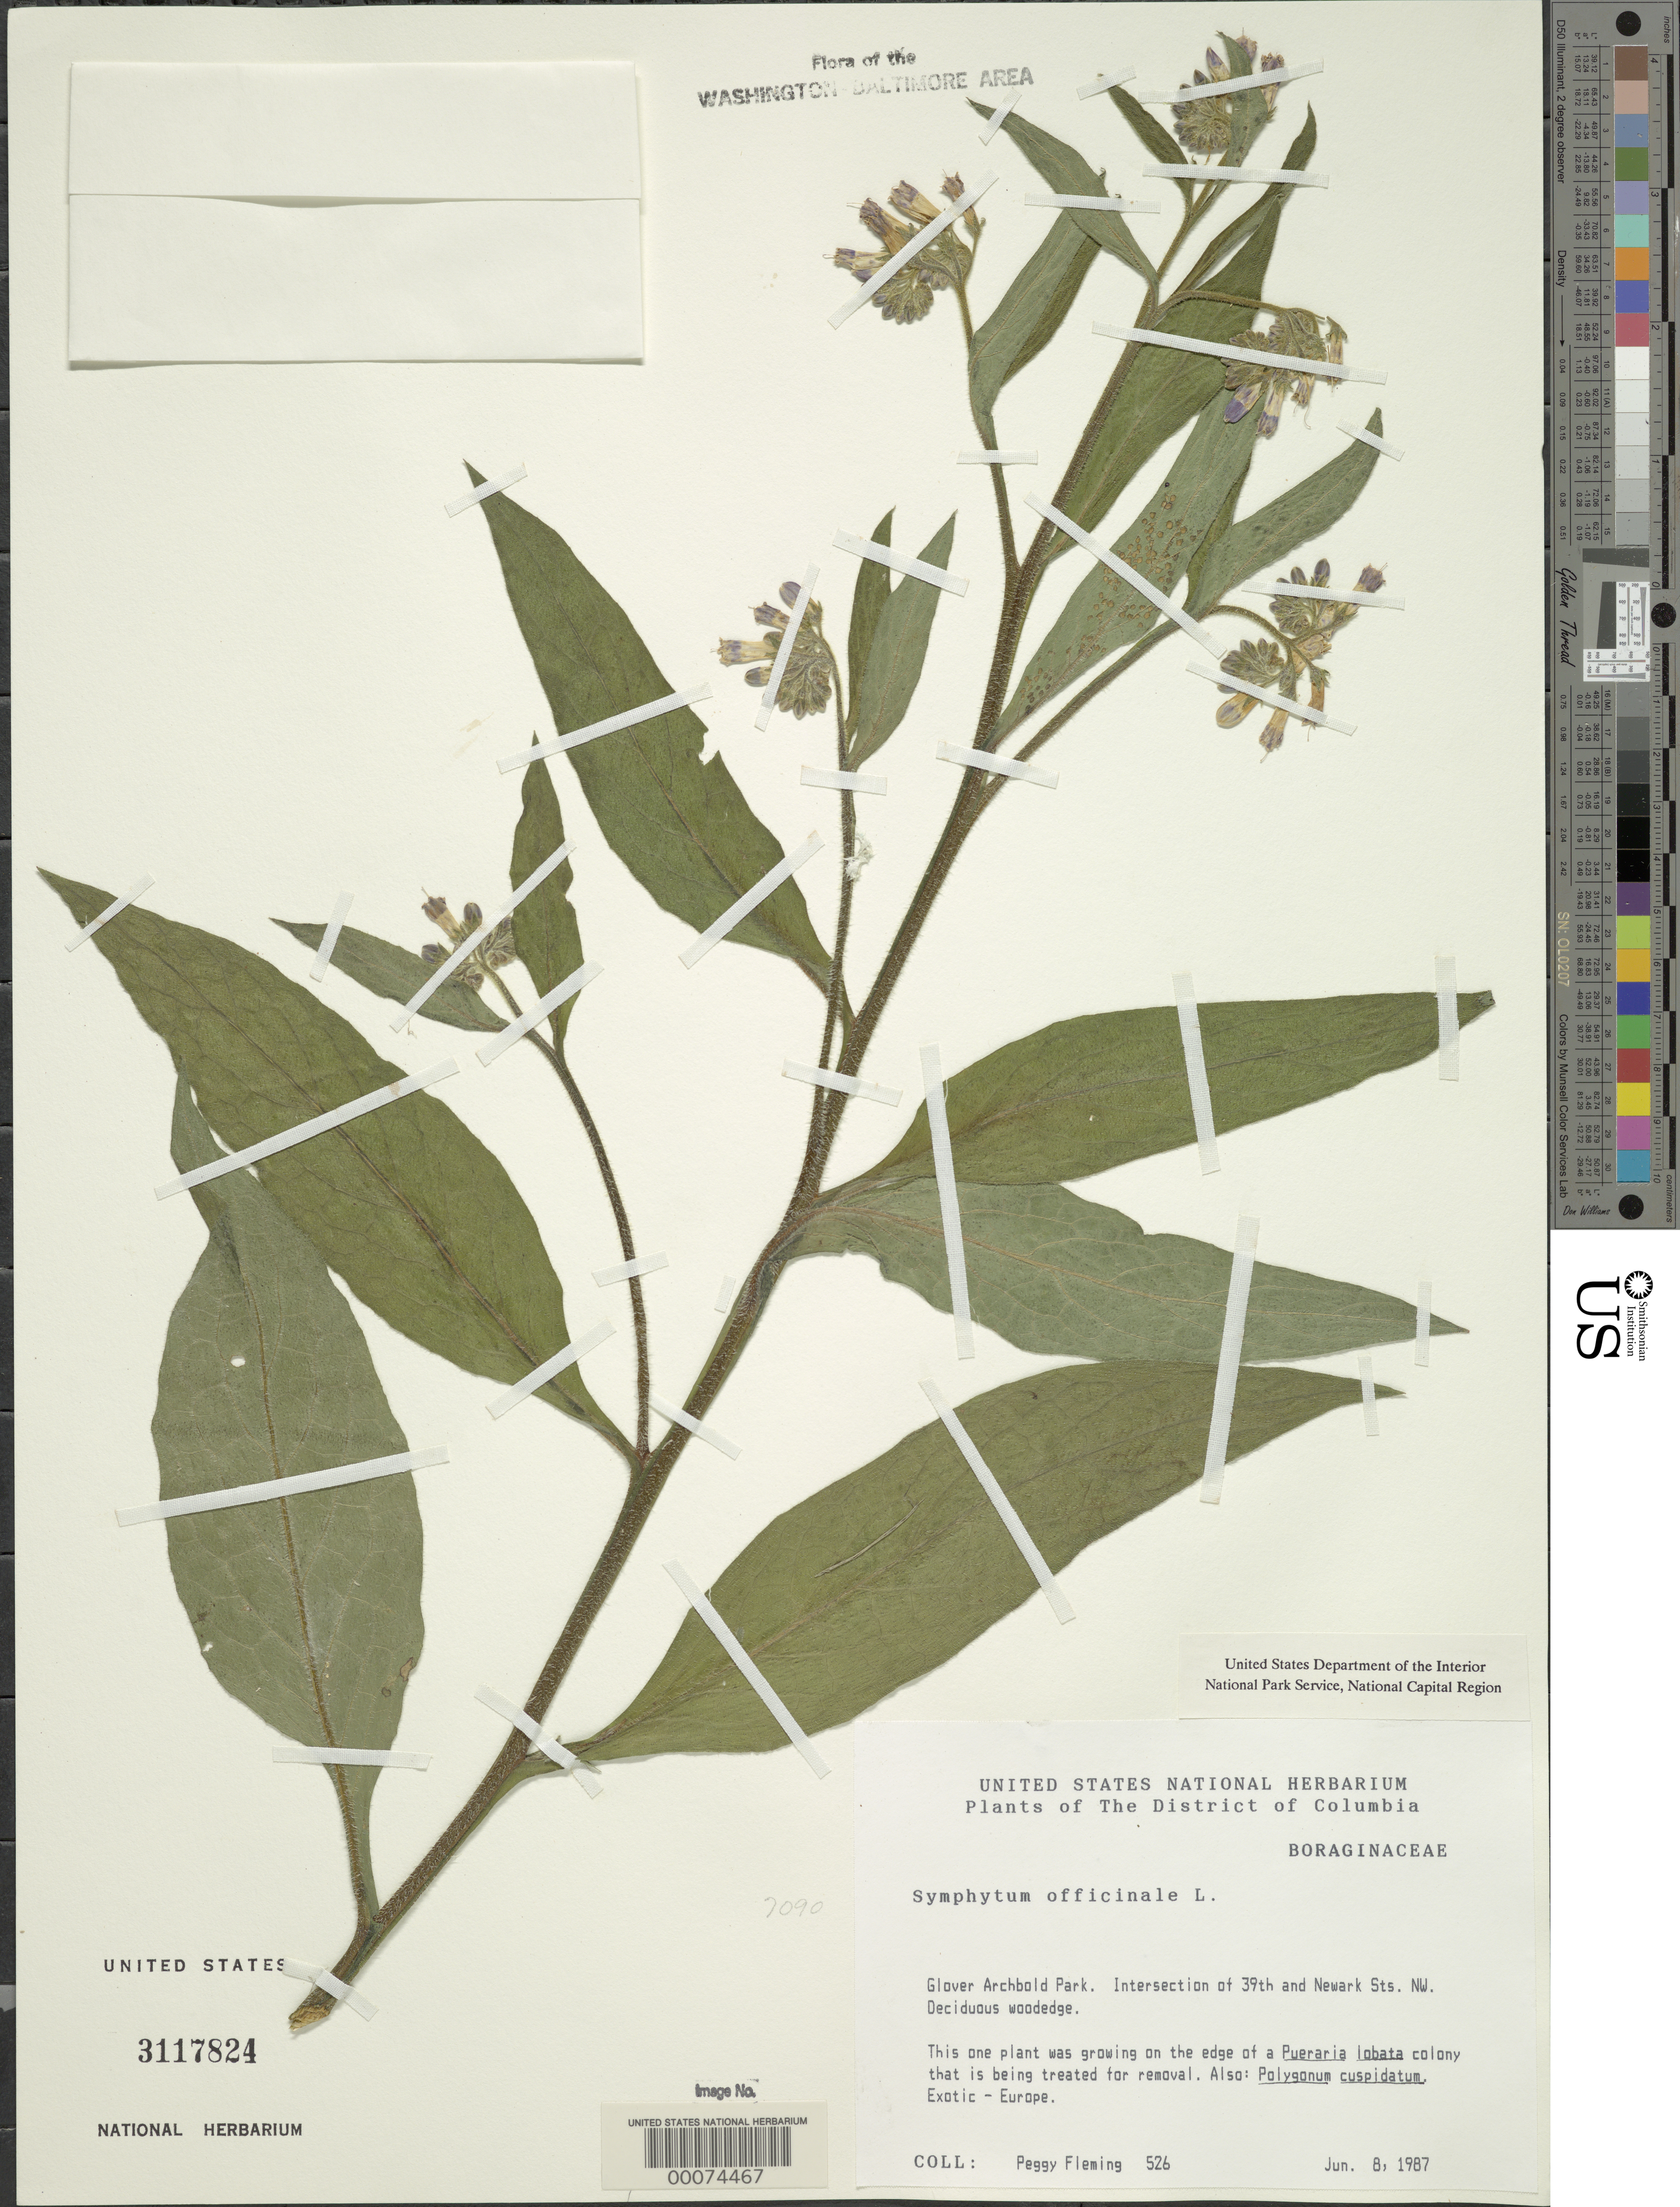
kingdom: Plantae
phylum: Tracheophyta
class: Magnoliopsida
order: Boraginales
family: Boraginaceae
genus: Symphytum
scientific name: Symphytum officinale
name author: L.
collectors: P. Fleming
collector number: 526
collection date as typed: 08 Jun 1987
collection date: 1987-06-08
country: United States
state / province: District of Columbia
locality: Glover Archbold Park. Intersection of 39th and Newark Sts. NW. Glover Archbold Park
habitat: Deciduous woodedge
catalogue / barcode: US 3117824